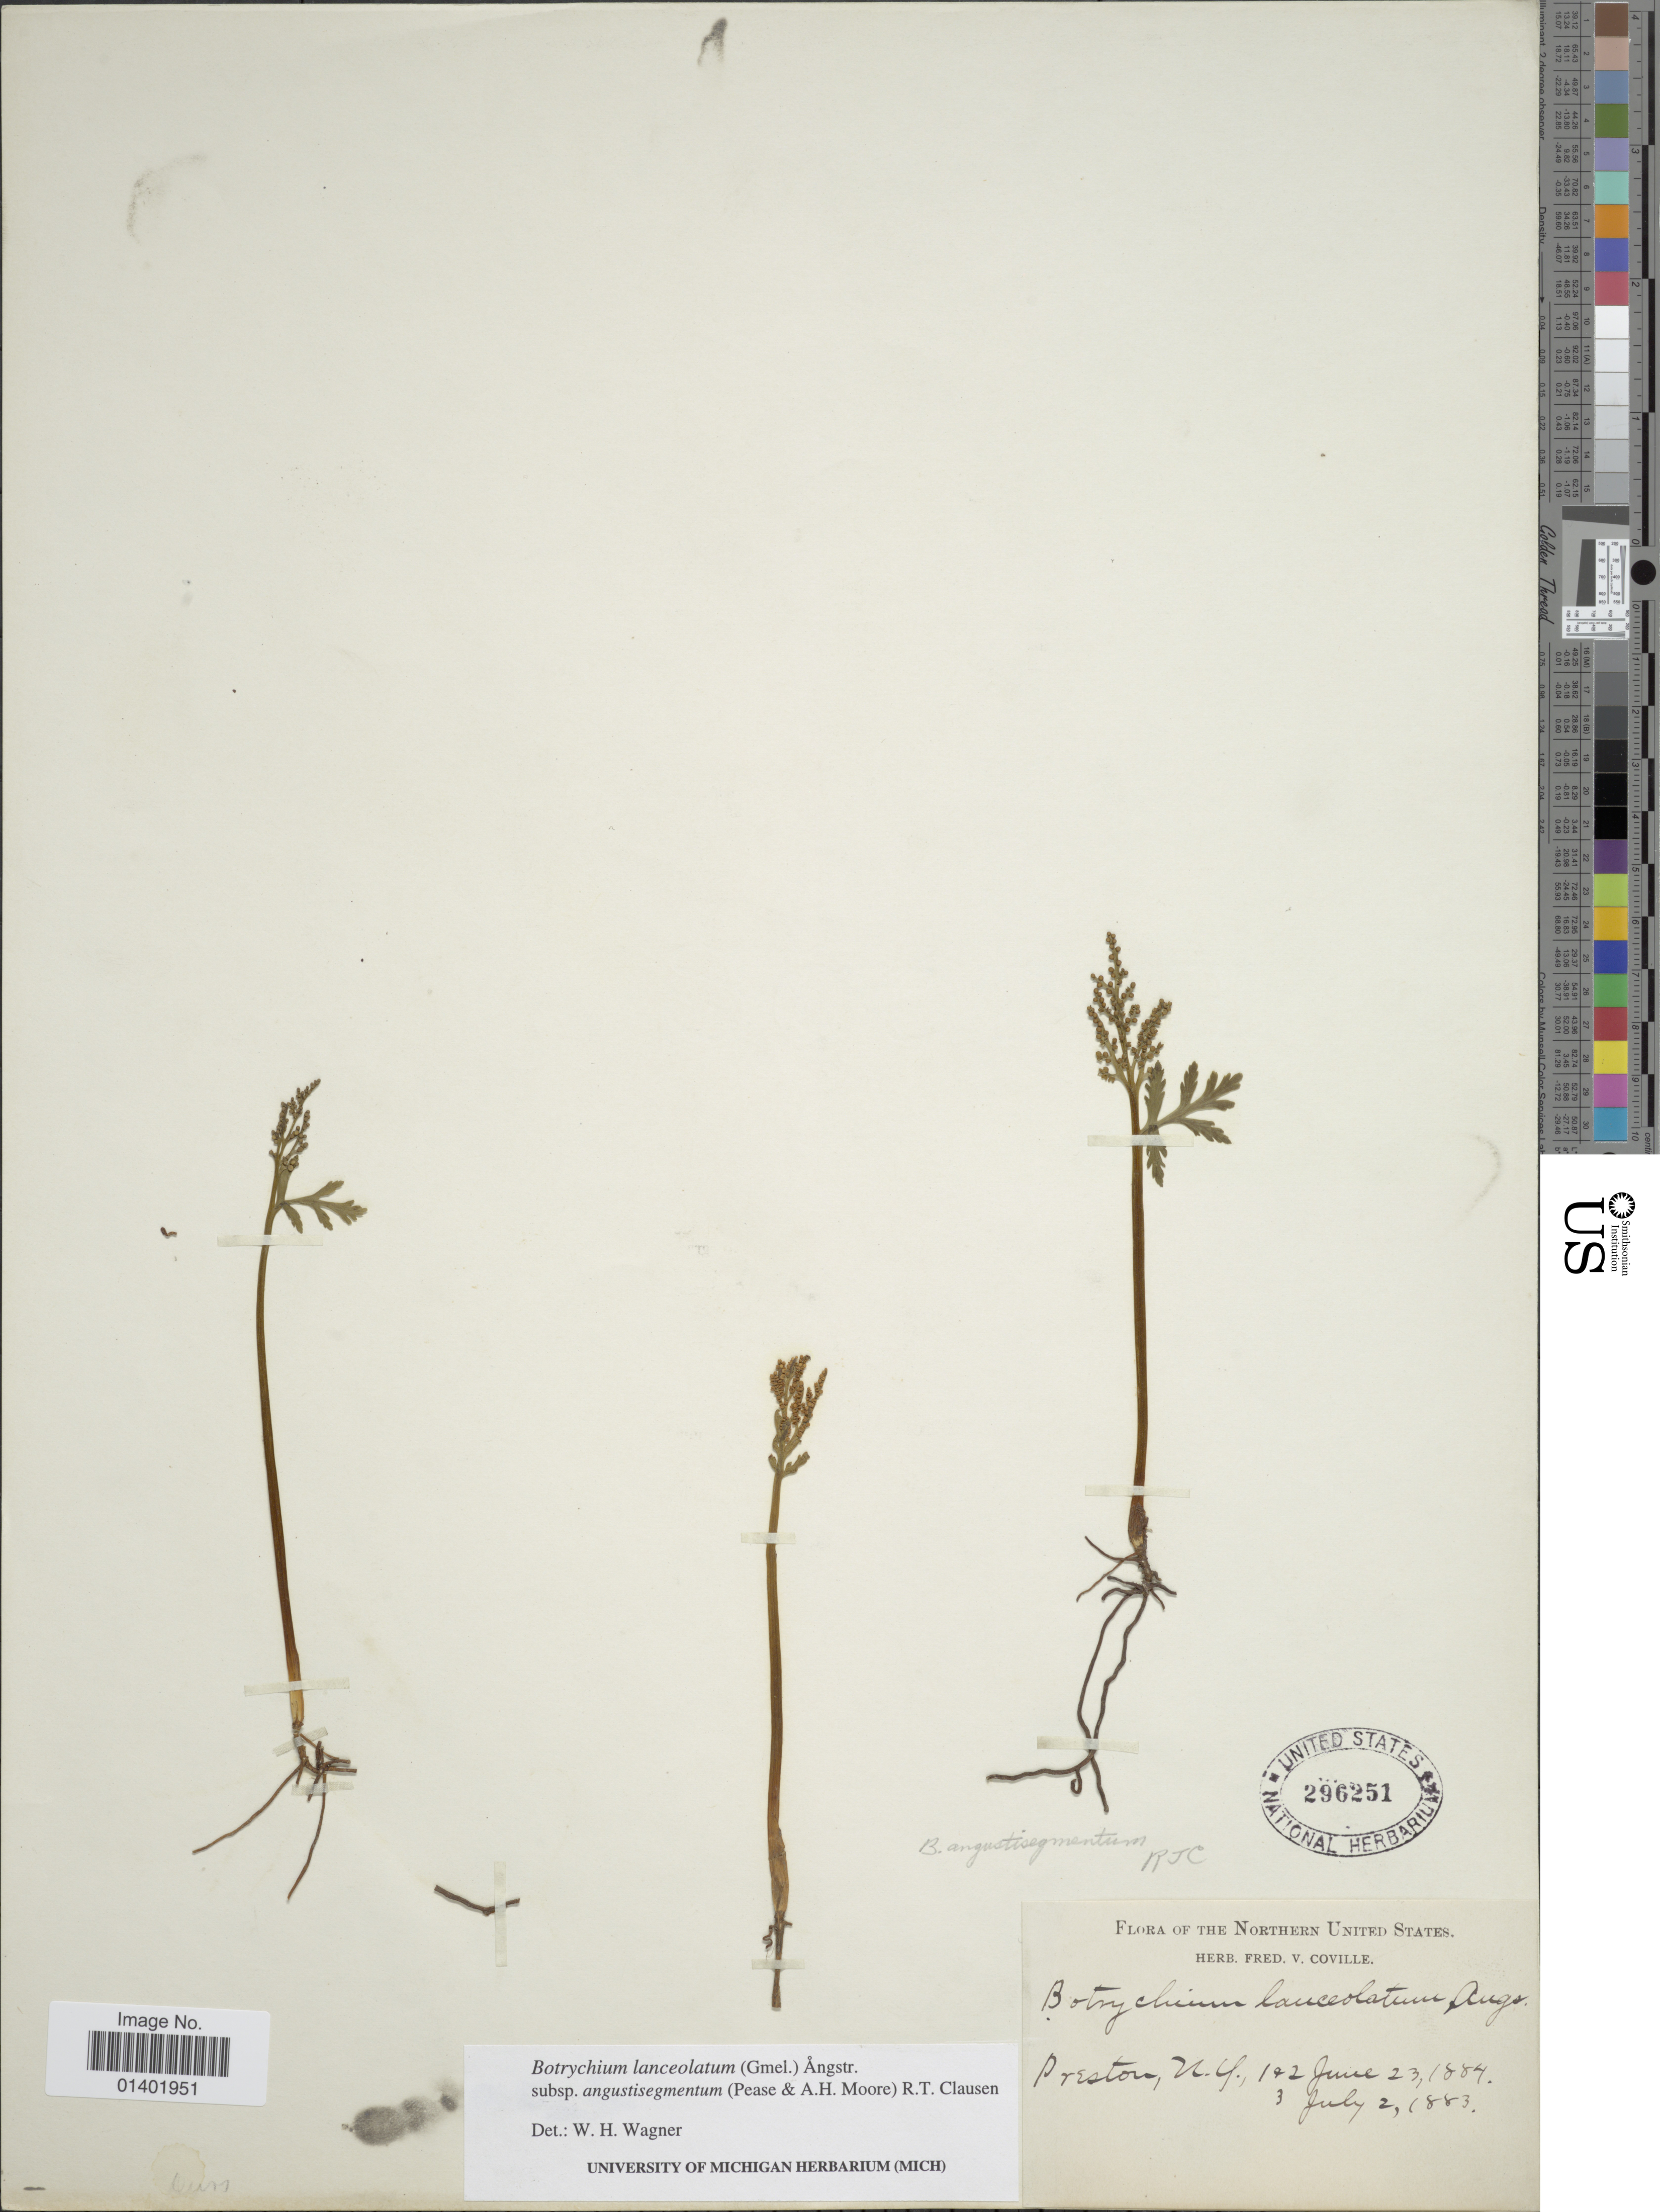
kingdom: Plantae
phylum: Tracheophyta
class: Polypodiopsida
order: Ophioglossales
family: Ophioglossaceae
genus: Botrychium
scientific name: Botrychium lanceolatum subsp. angustisegmentum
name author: (Pease & A.H. Moore) R.T. Clausen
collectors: F. V. Coville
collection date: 1883-07-02/1884-06-23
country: United States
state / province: New York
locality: Northern United States, Preston, N.Y.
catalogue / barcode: US 296251